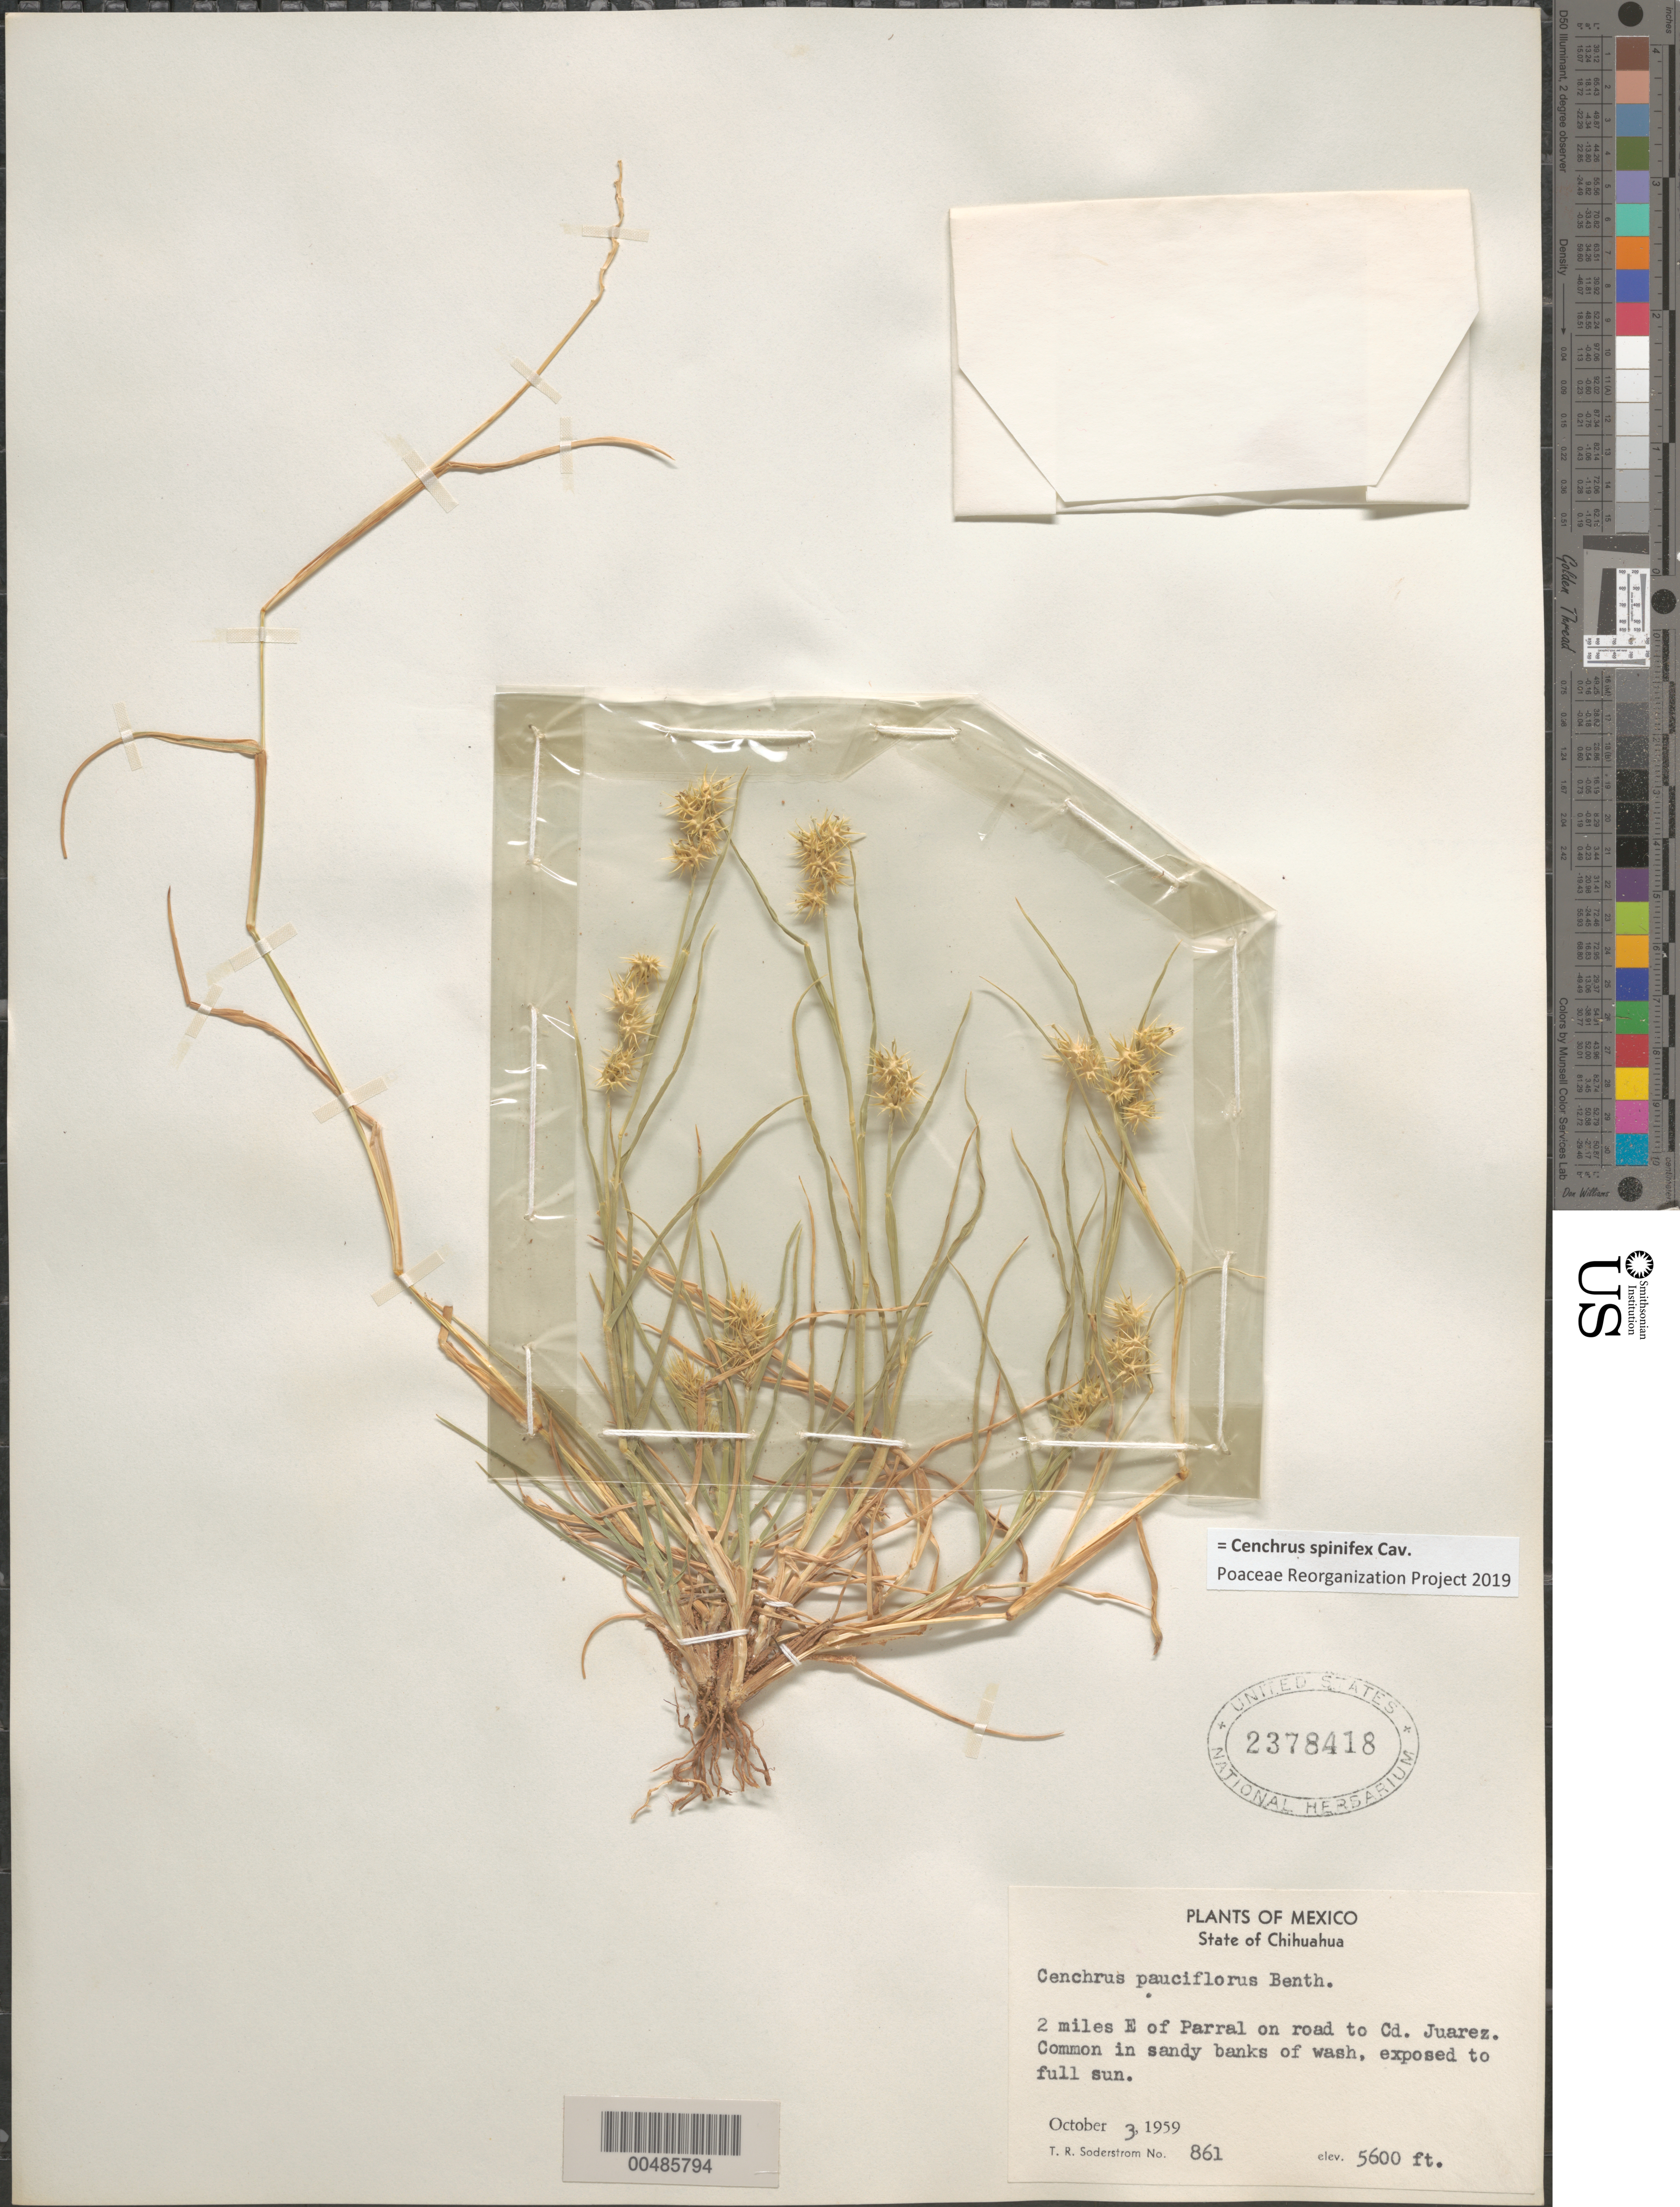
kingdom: Plantae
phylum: Tracheophyta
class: Liliopsida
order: Poales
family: Poaceae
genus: Cenchrus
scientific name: Cenchrus spinifex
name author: Cav.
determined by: Poaceae Reorganization Project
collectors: T. R. Soderstrom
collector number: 861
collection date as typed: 3 Oct 1959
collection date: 1959-10-03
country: Mexico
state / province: Chihuahua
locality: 2 mi E of Parral on road to Cd. Juárez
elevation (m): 1707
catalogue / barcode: US 2378418